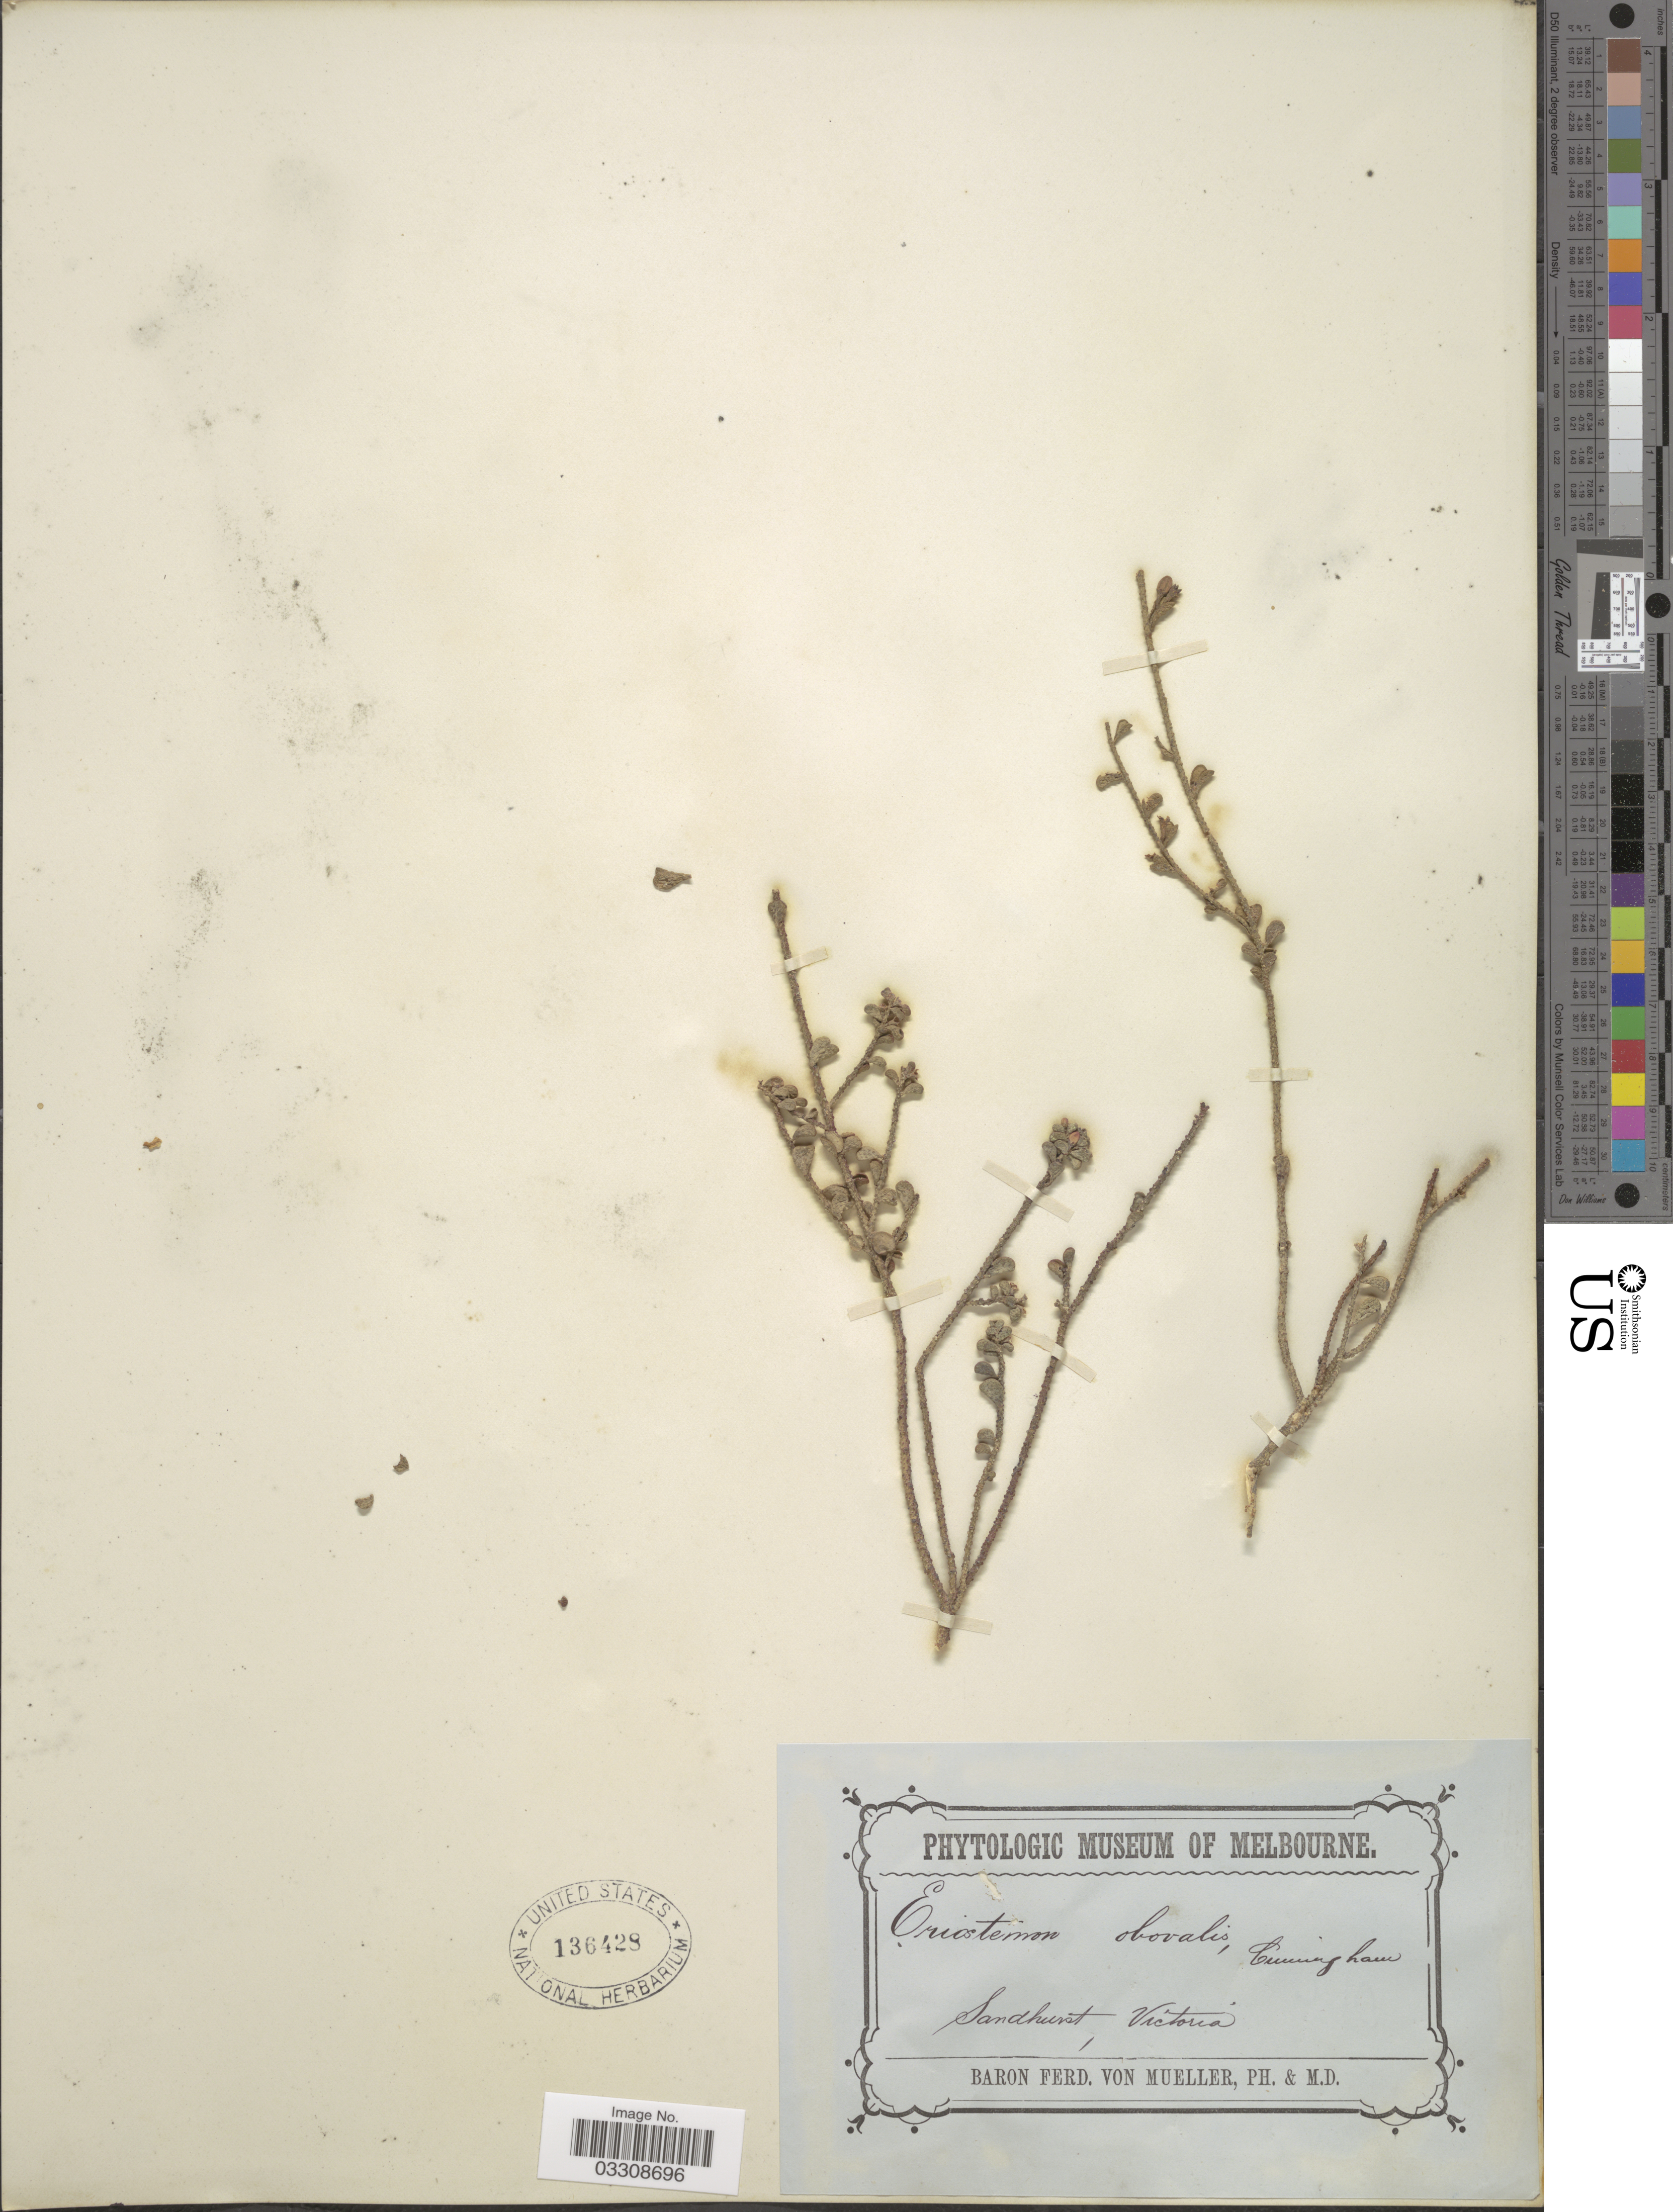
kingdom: Plantae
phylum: Tracheophyta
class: Magnoliopsida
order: Sapindales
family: Rutaceae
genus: Eriostemon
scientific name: Eriostemon obovalis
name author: A. Cunn.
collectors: F. Mueller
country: Australia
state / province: Victoria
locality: Sandhurst, Victoria.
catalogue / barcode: US 136428